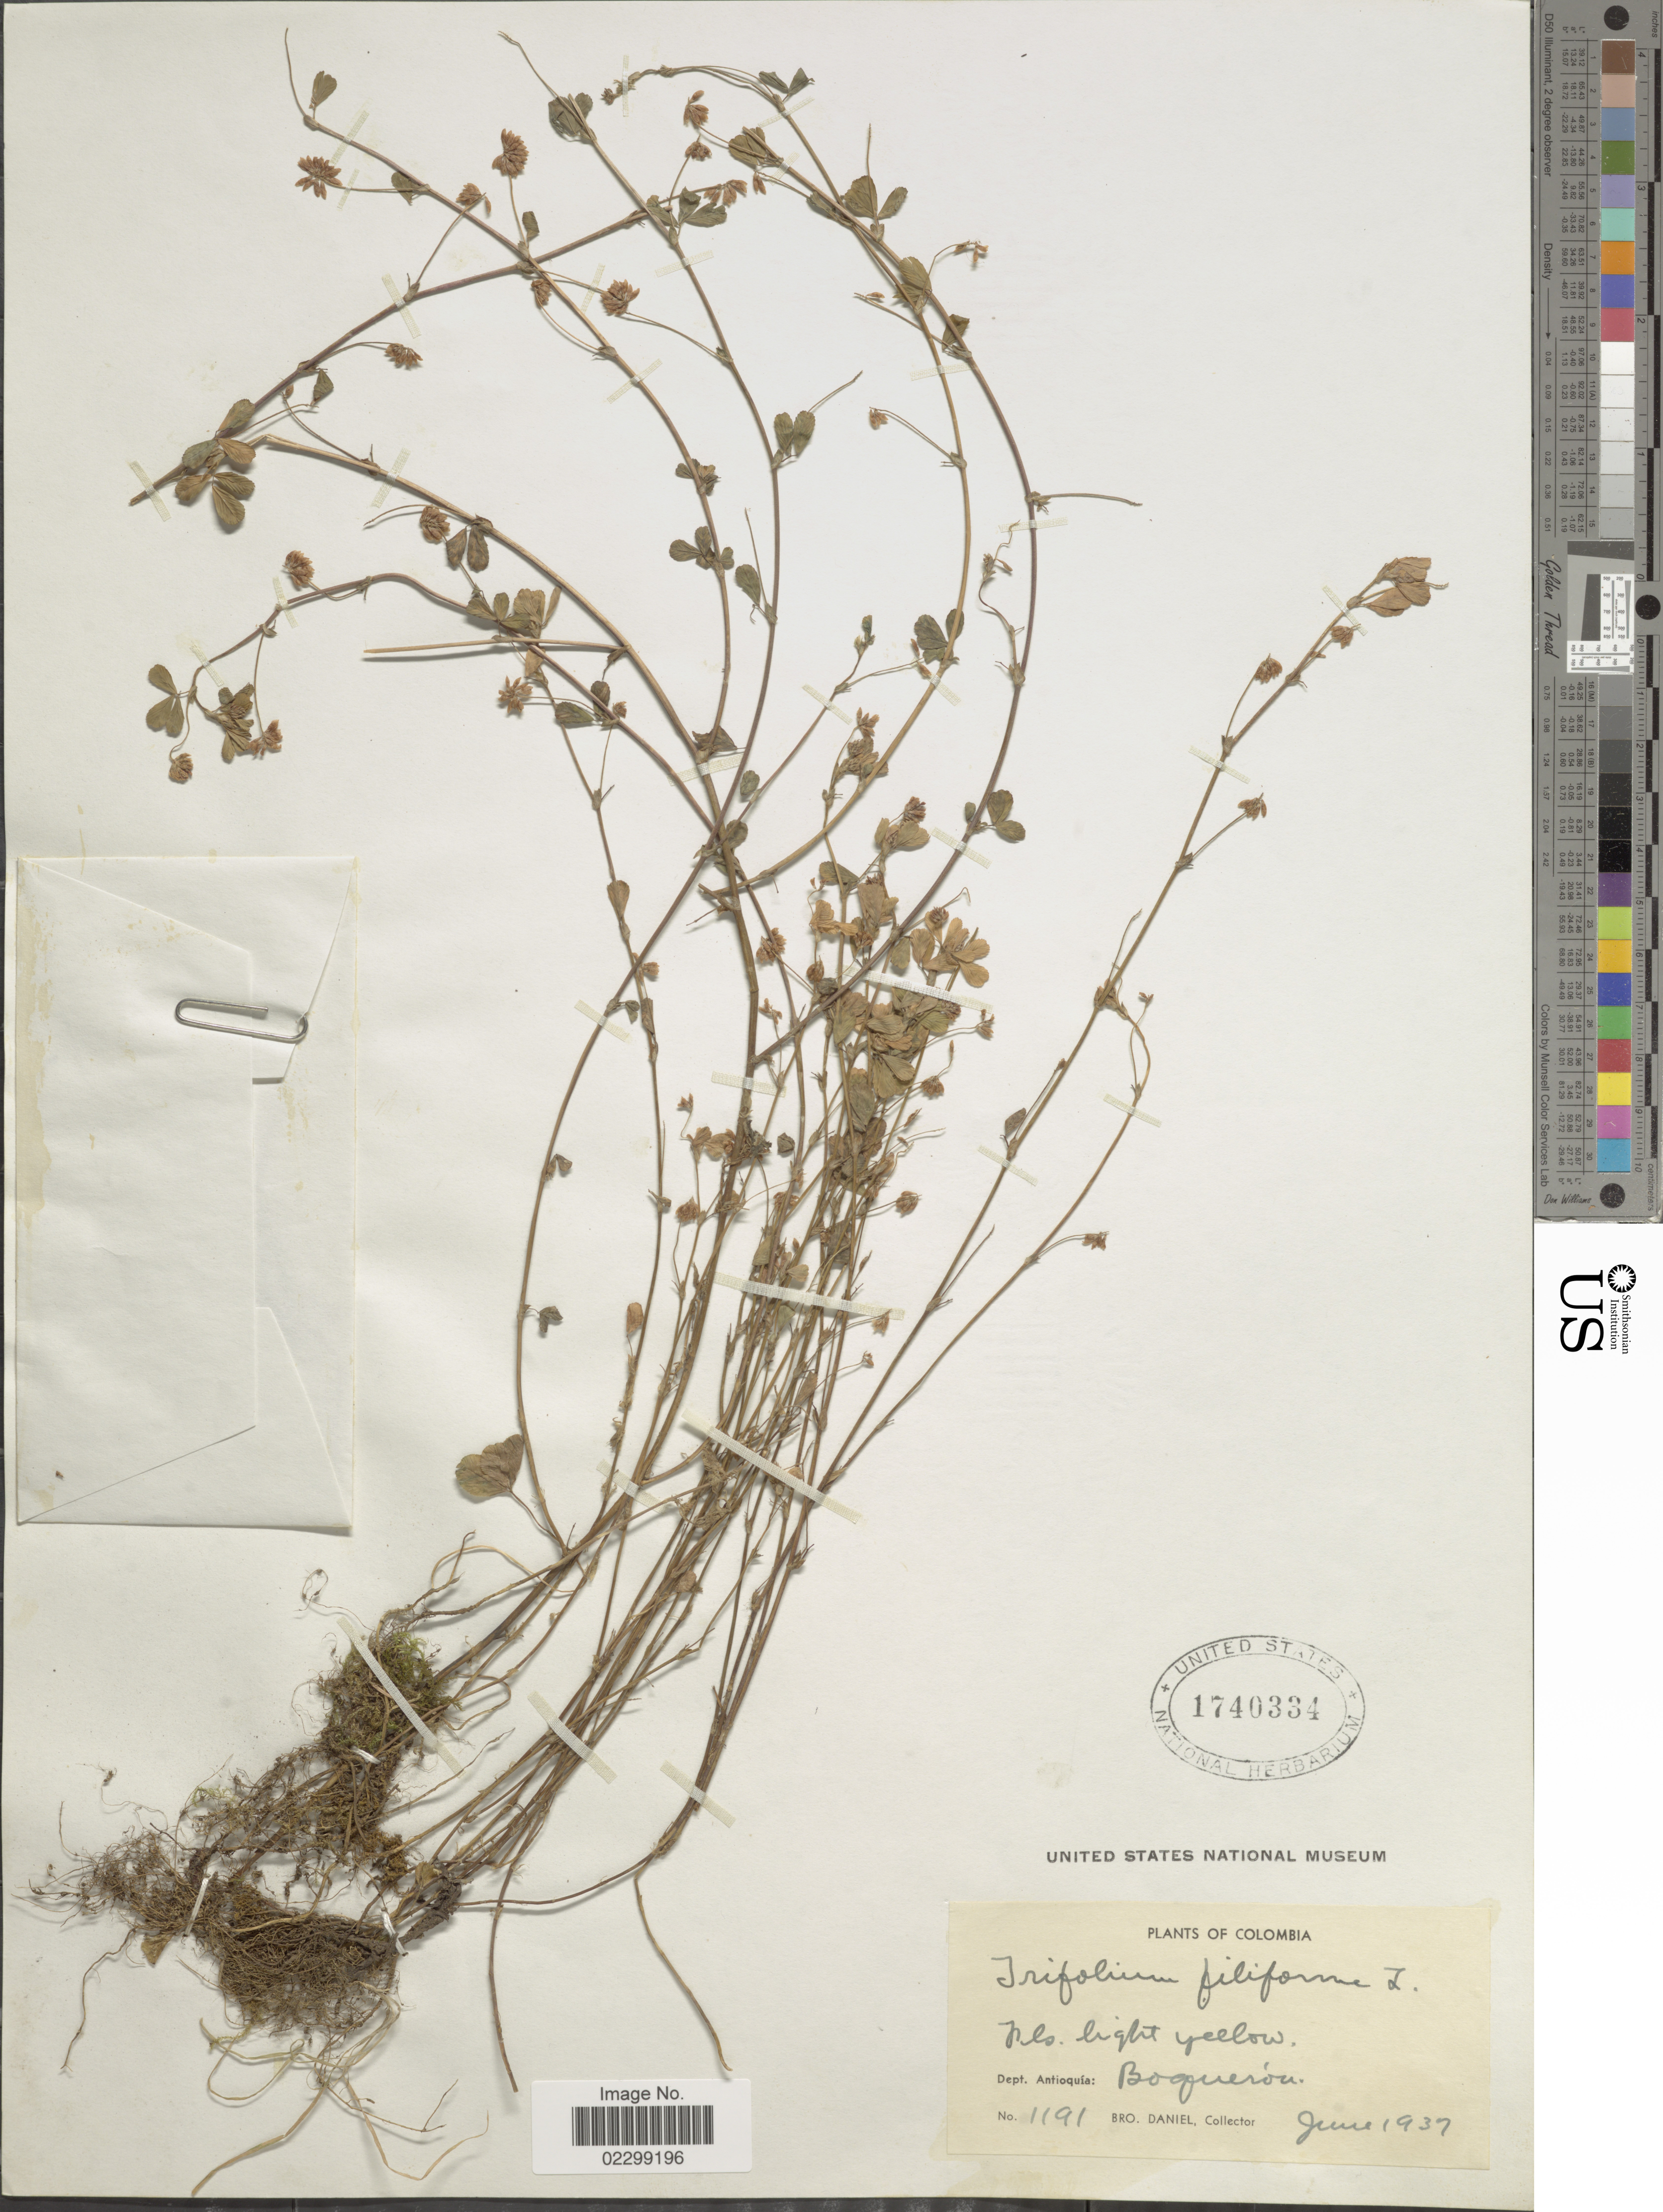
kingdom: Plantae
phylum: Tracheophyta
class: Magnoliopsida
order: Fabales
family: Fabaceae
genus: Trifolium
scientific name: Trifolium dubium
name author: Sibth.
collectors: Bro. Daniel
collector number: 1191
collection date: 1937-06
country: Colombia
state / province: Antioquia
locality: Boquerón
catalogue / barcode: US 1740334